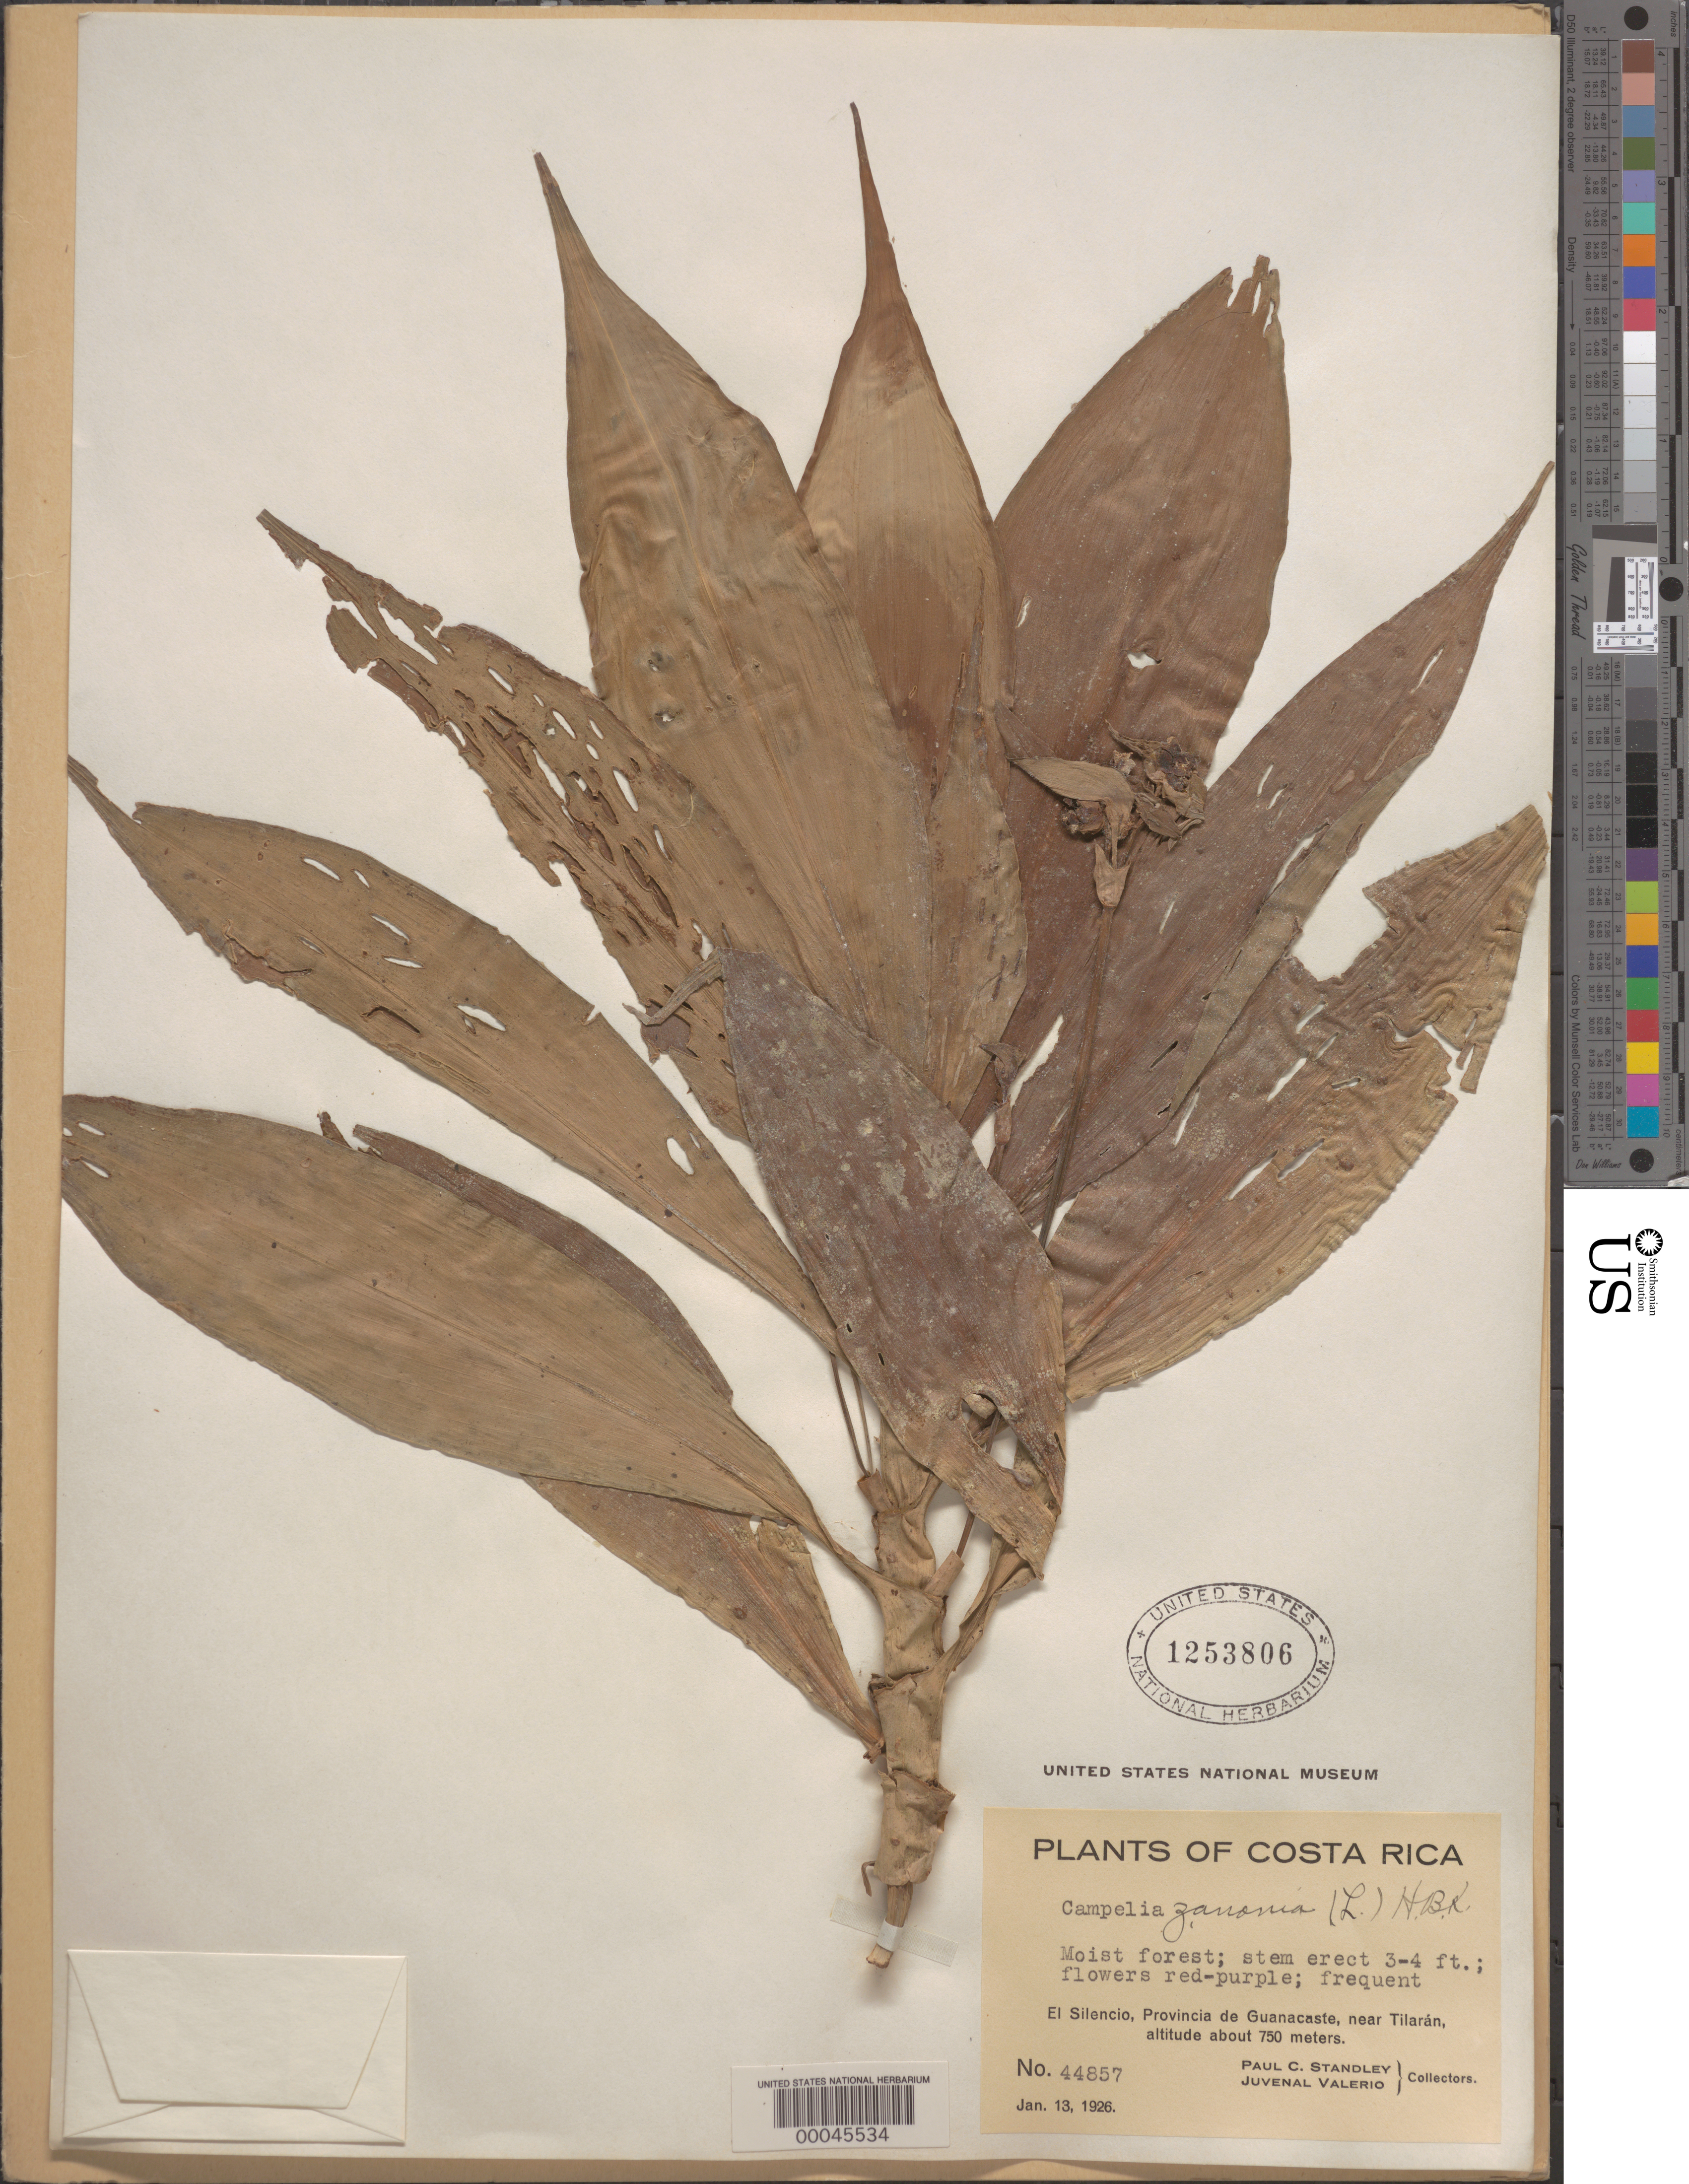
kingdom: Plantae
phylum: Tracheophyta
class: Liliopsida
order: Commelinales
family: Commelinaceae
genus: Tradescantia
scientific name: Tradescantia zanonia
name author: (L.) Sw.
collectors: P. C. Standley & J. Valerio R.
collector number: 44857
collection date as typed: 13 Jan 1926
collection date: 1926-01-13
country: Costa Rica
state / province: Guanacaste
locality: El Silencio near Tilaran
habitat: Moist forest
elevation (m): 750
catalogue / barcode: US 1253806